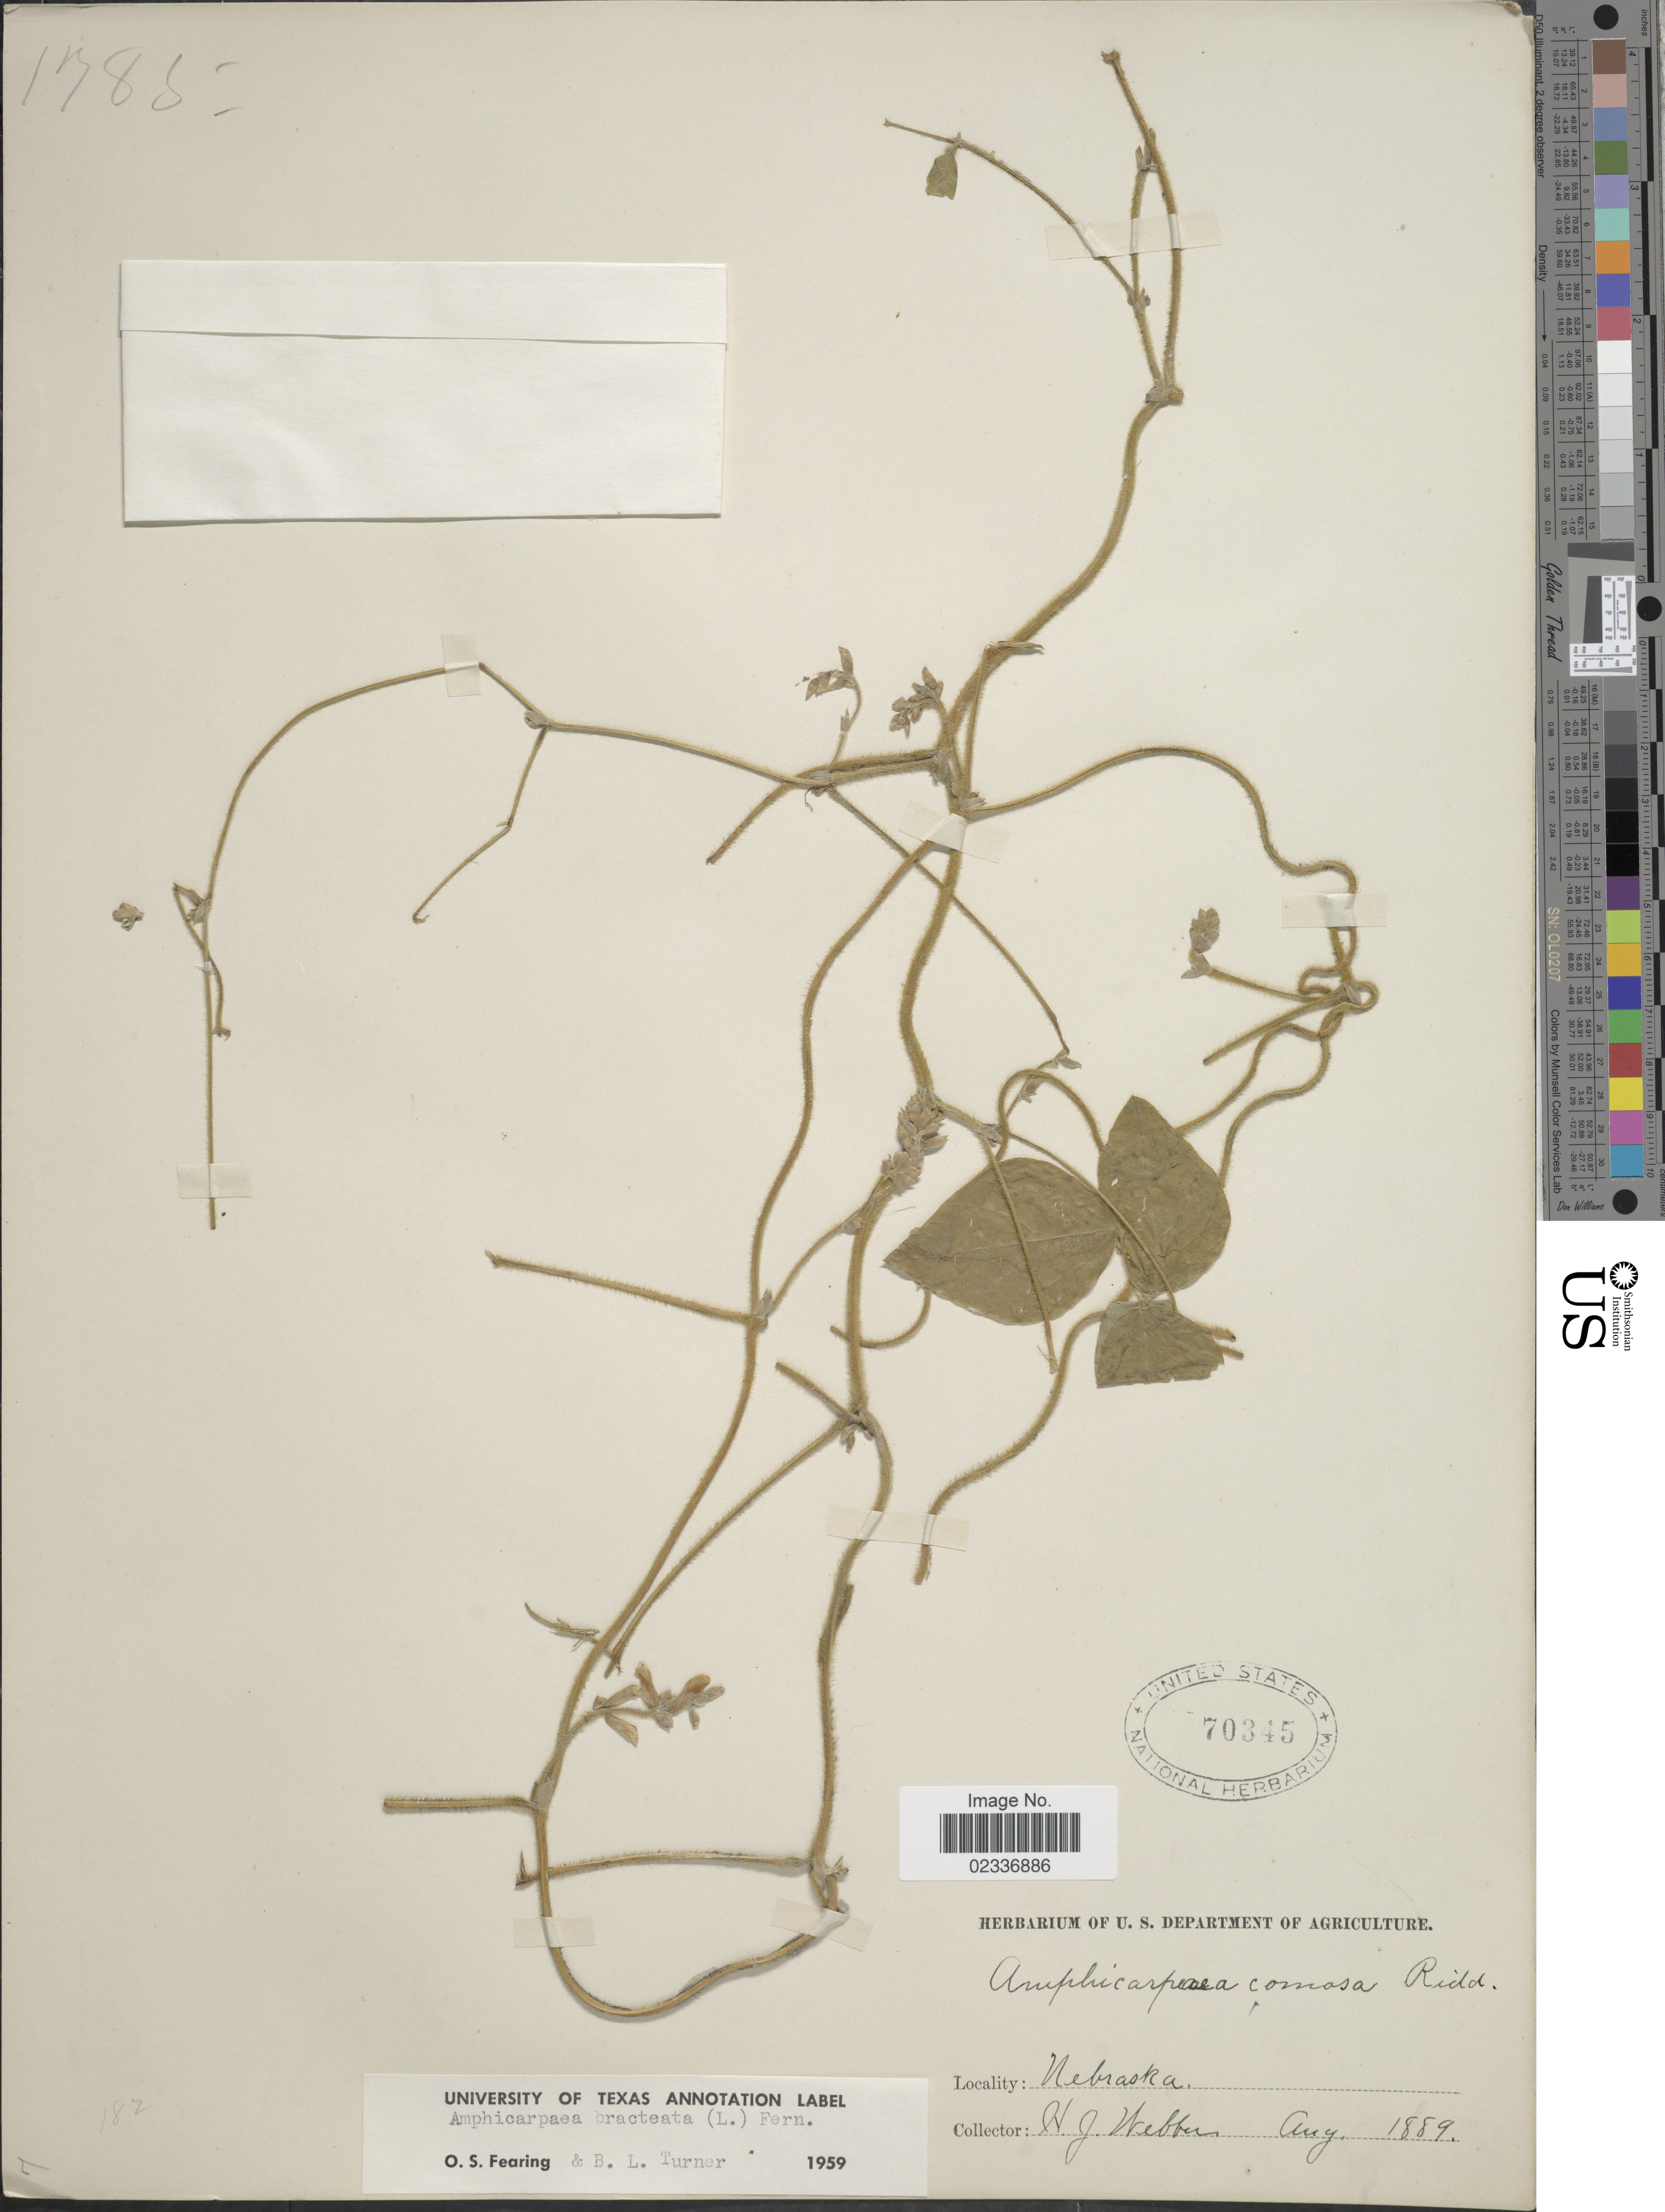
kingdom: Plantae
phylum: Tracheophyta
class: Magnoliopsida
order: Fabales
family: Fabaceae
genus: Amphicarpaea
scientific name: Amphicarpaea bracteata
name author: (L.) Fernald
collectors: H. Webber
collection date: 1889-08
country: United States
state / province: Nebraska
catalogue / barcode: US 70345